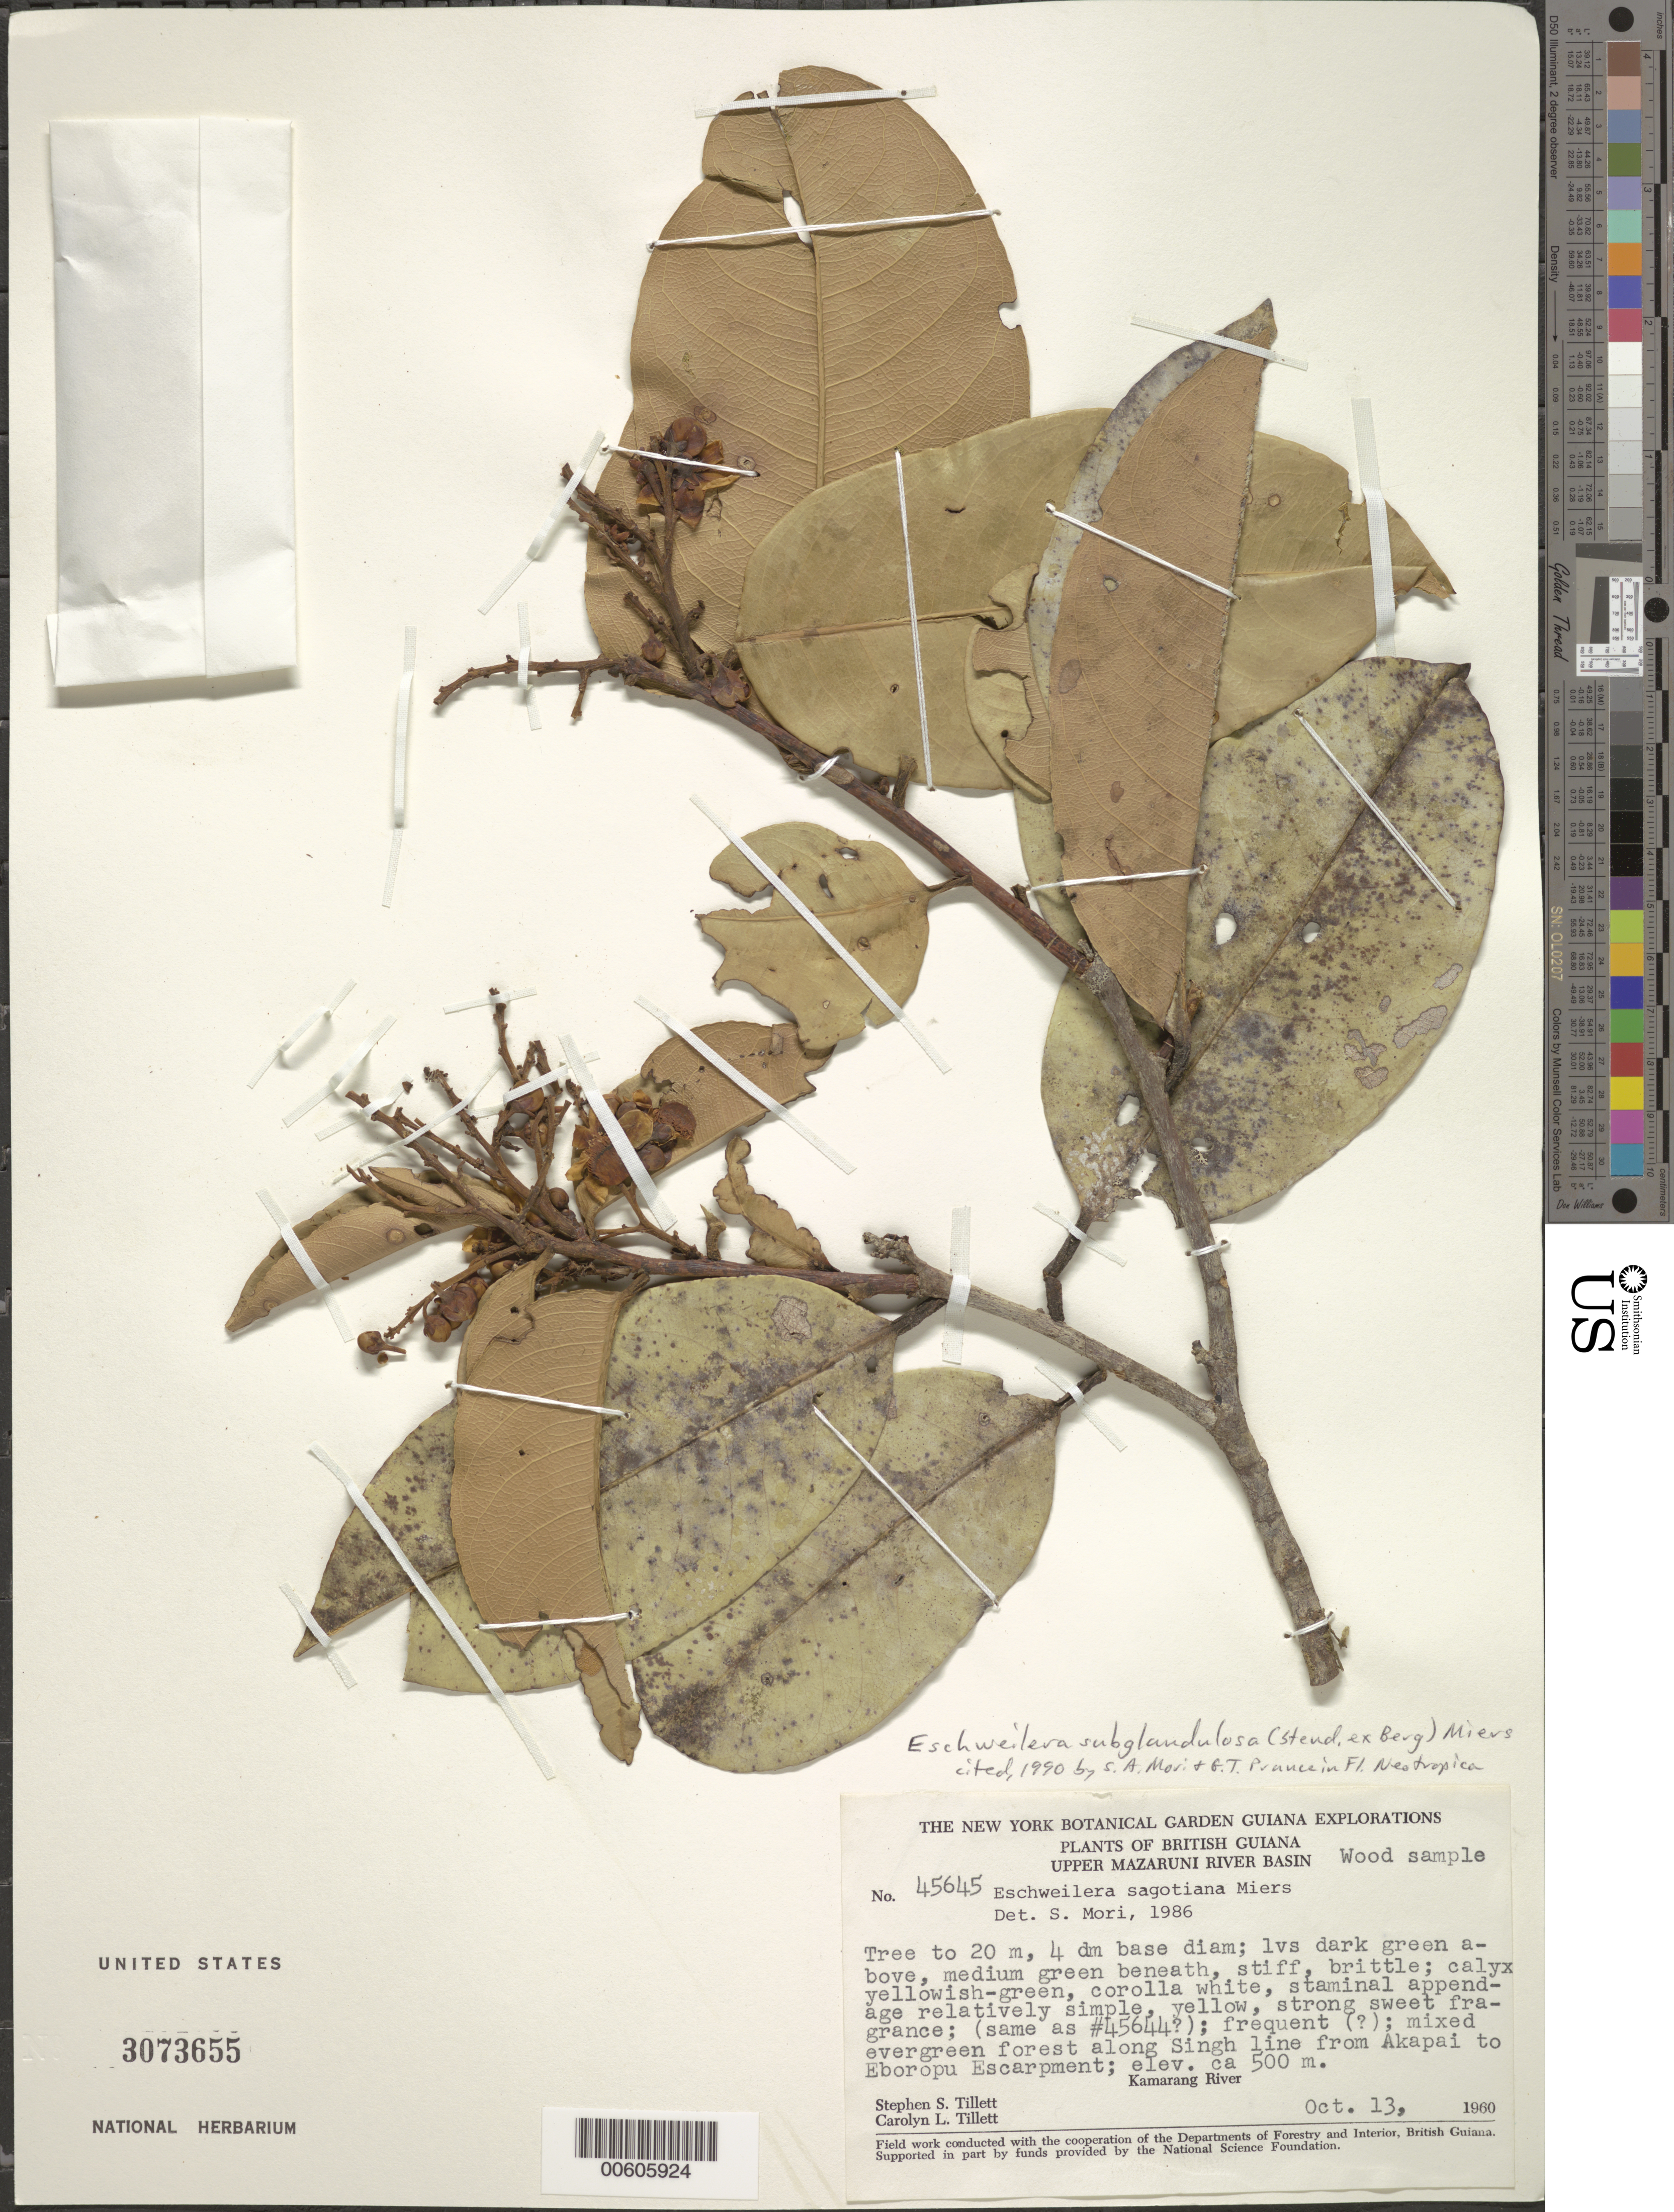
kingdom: Plantae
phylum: Tracheophyta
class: Magnoliopsida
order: Ericales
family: Lecythidaceae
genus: Eschweilera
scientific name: Eschweilera subglandulosa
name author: (Steud. ex Berg) Miers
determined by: Mori, Scott A.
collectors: S. S. Tillett, C. L. Tillett & R. Boyan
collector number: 45645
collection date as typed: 13-Oct-60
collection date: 1960-10-13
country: Guyana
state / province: Cuyuni-Mazaruni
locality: Akapai to Eboropu escarpment, Kamarang R., Upper Mazaruni River Basin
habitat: Mixed evergreen forest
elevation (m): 500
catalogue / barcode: US 3073655